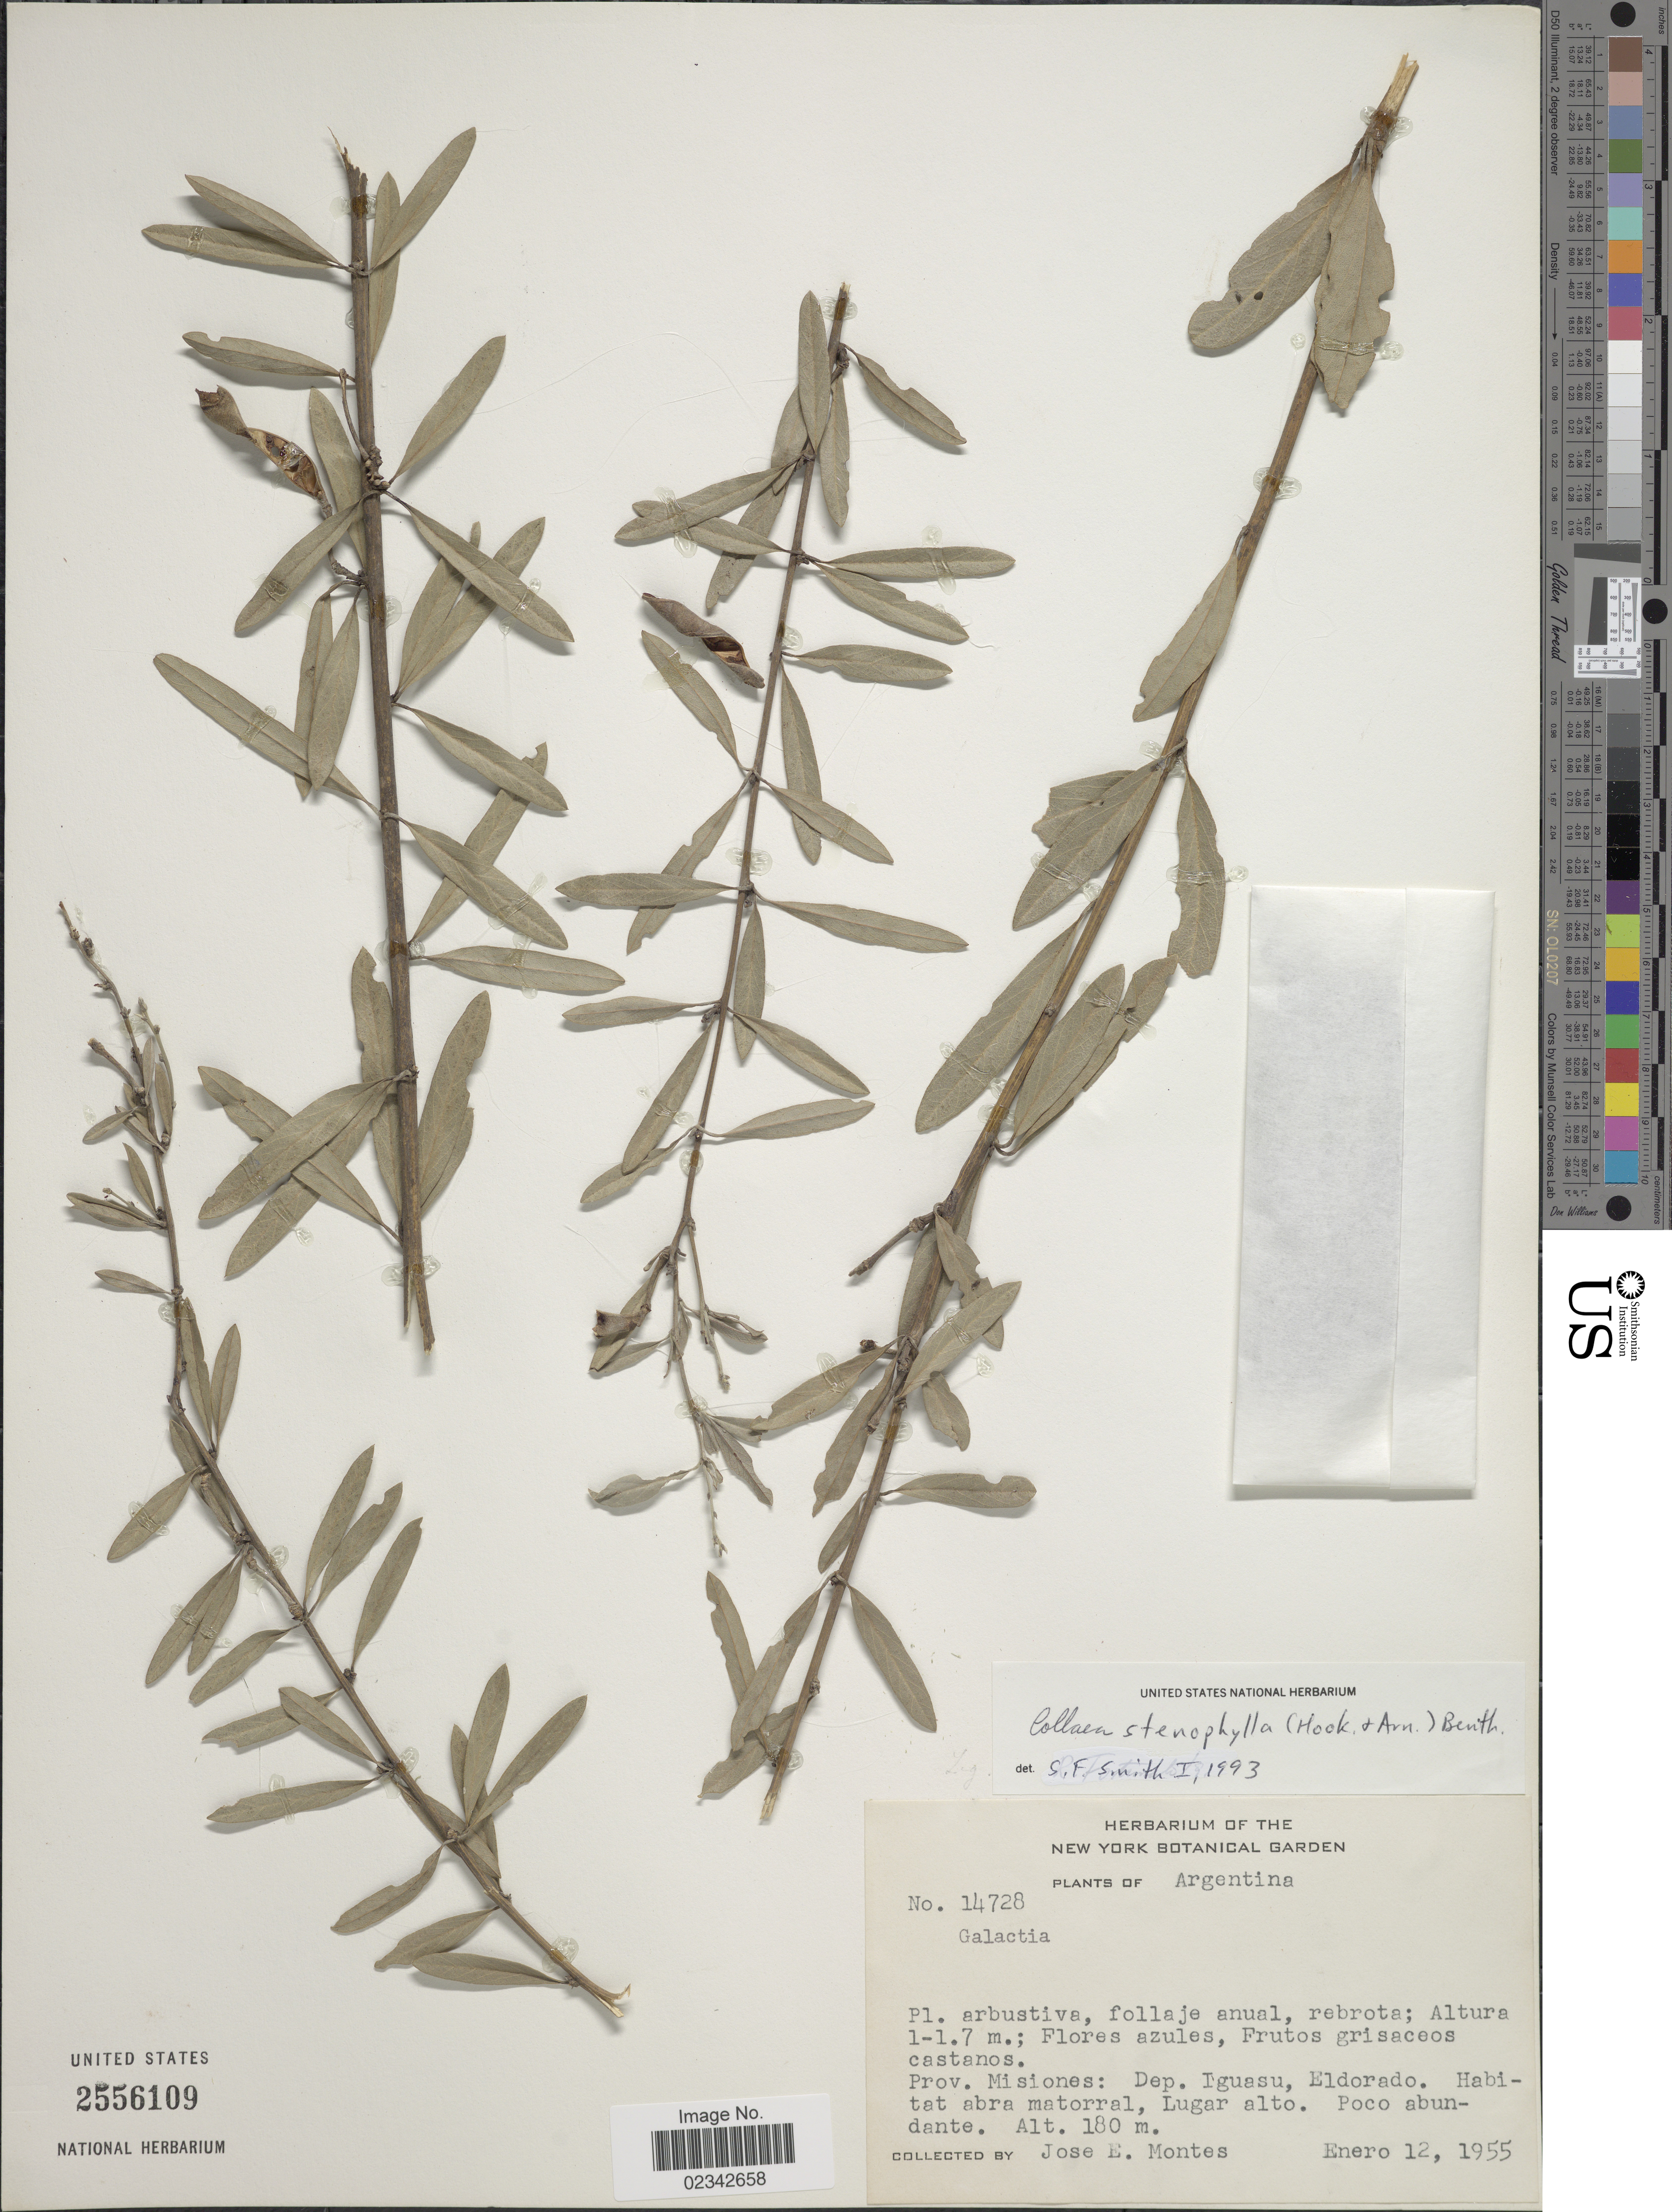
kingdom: Plantae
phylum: Tracheophyta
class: Magnoliopsida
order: Fabales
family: Fabaceae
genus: Collaea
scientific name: Collaea stenophylla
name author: (Hook. & Arn.) Benth.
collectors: J. E. Montes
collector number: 14728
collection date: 1955-01-12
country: Argentina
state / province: Misiones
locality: Dep. Tguasu, Eldorado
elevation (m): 180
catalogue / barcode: US 2556109